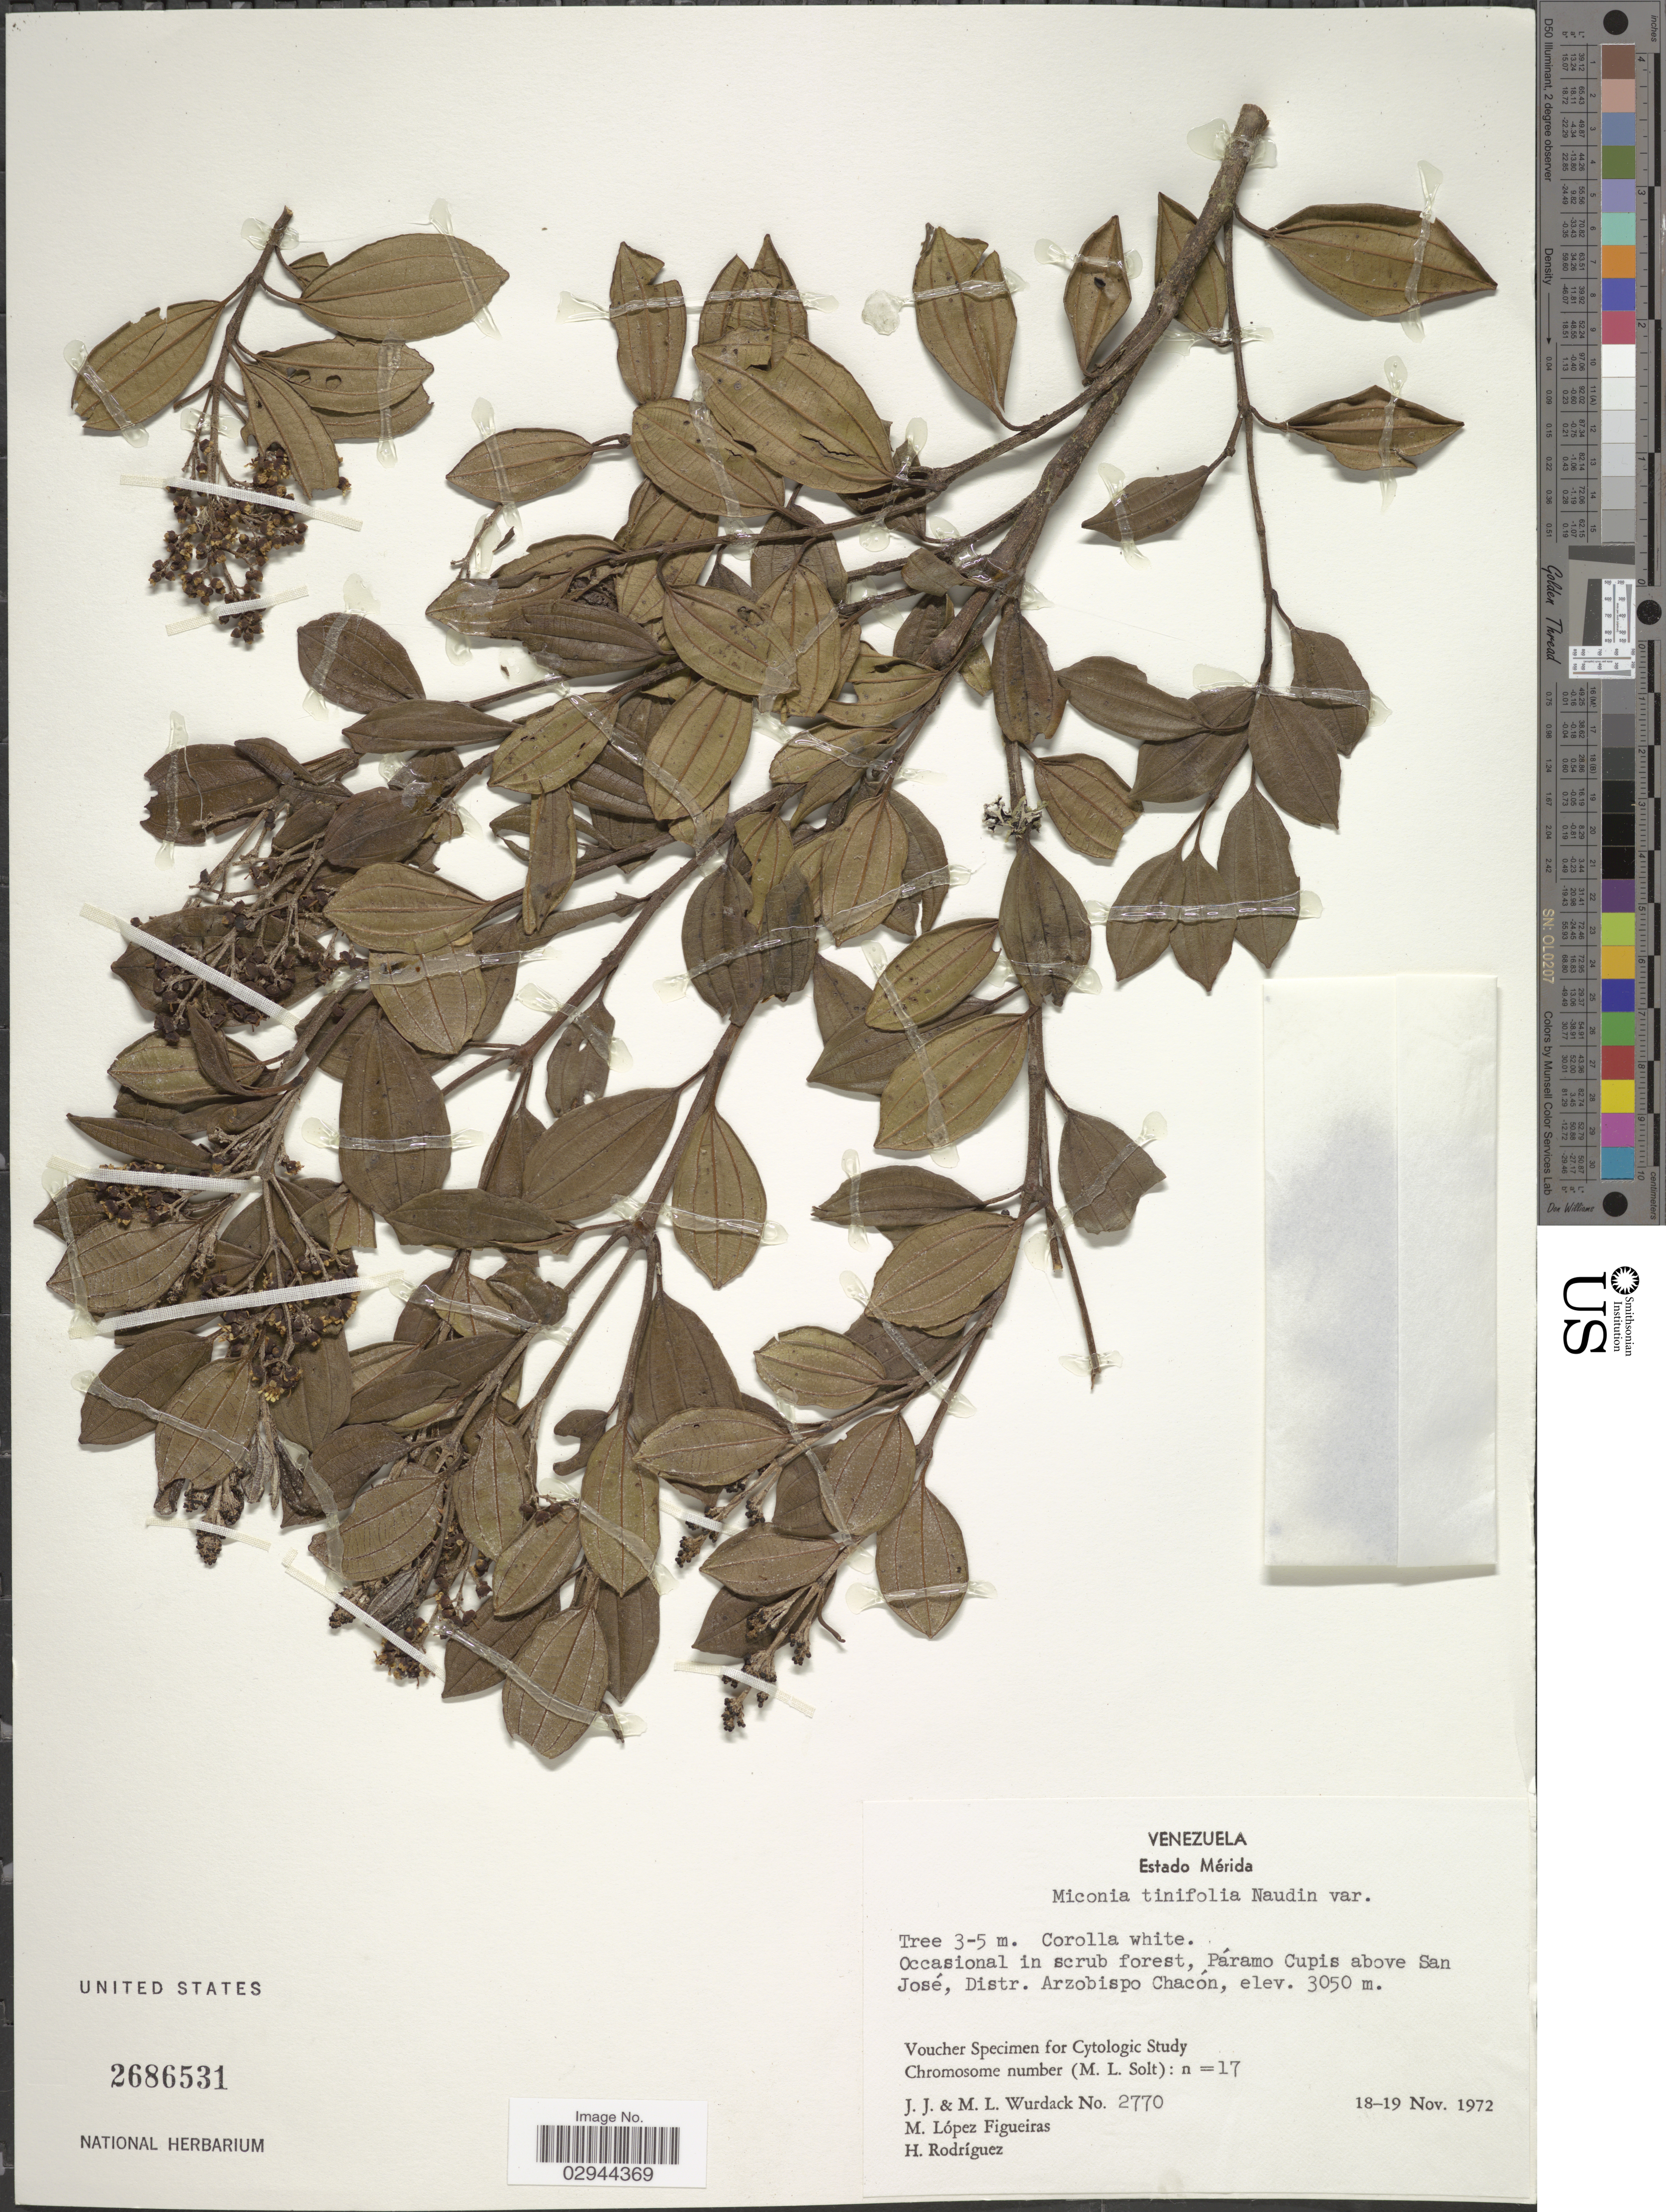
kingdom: Plantae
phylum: Tracheophyta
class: Magnoliopsida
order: Myrtales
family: Melastomataceae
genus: Miconia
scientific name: Miconia tinifolia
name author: Naudin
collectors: J. J. Wurdack, M. L. Wurdack, M. López Figueiras & H. Rodríguez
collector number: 2770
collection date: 1972-11-18/1972-11-19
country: Venezuela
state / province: Mérida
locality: Páramo Cupis above San José, Distr. Arzobispo Chacón.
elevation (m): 3050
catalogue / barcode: US 2686531